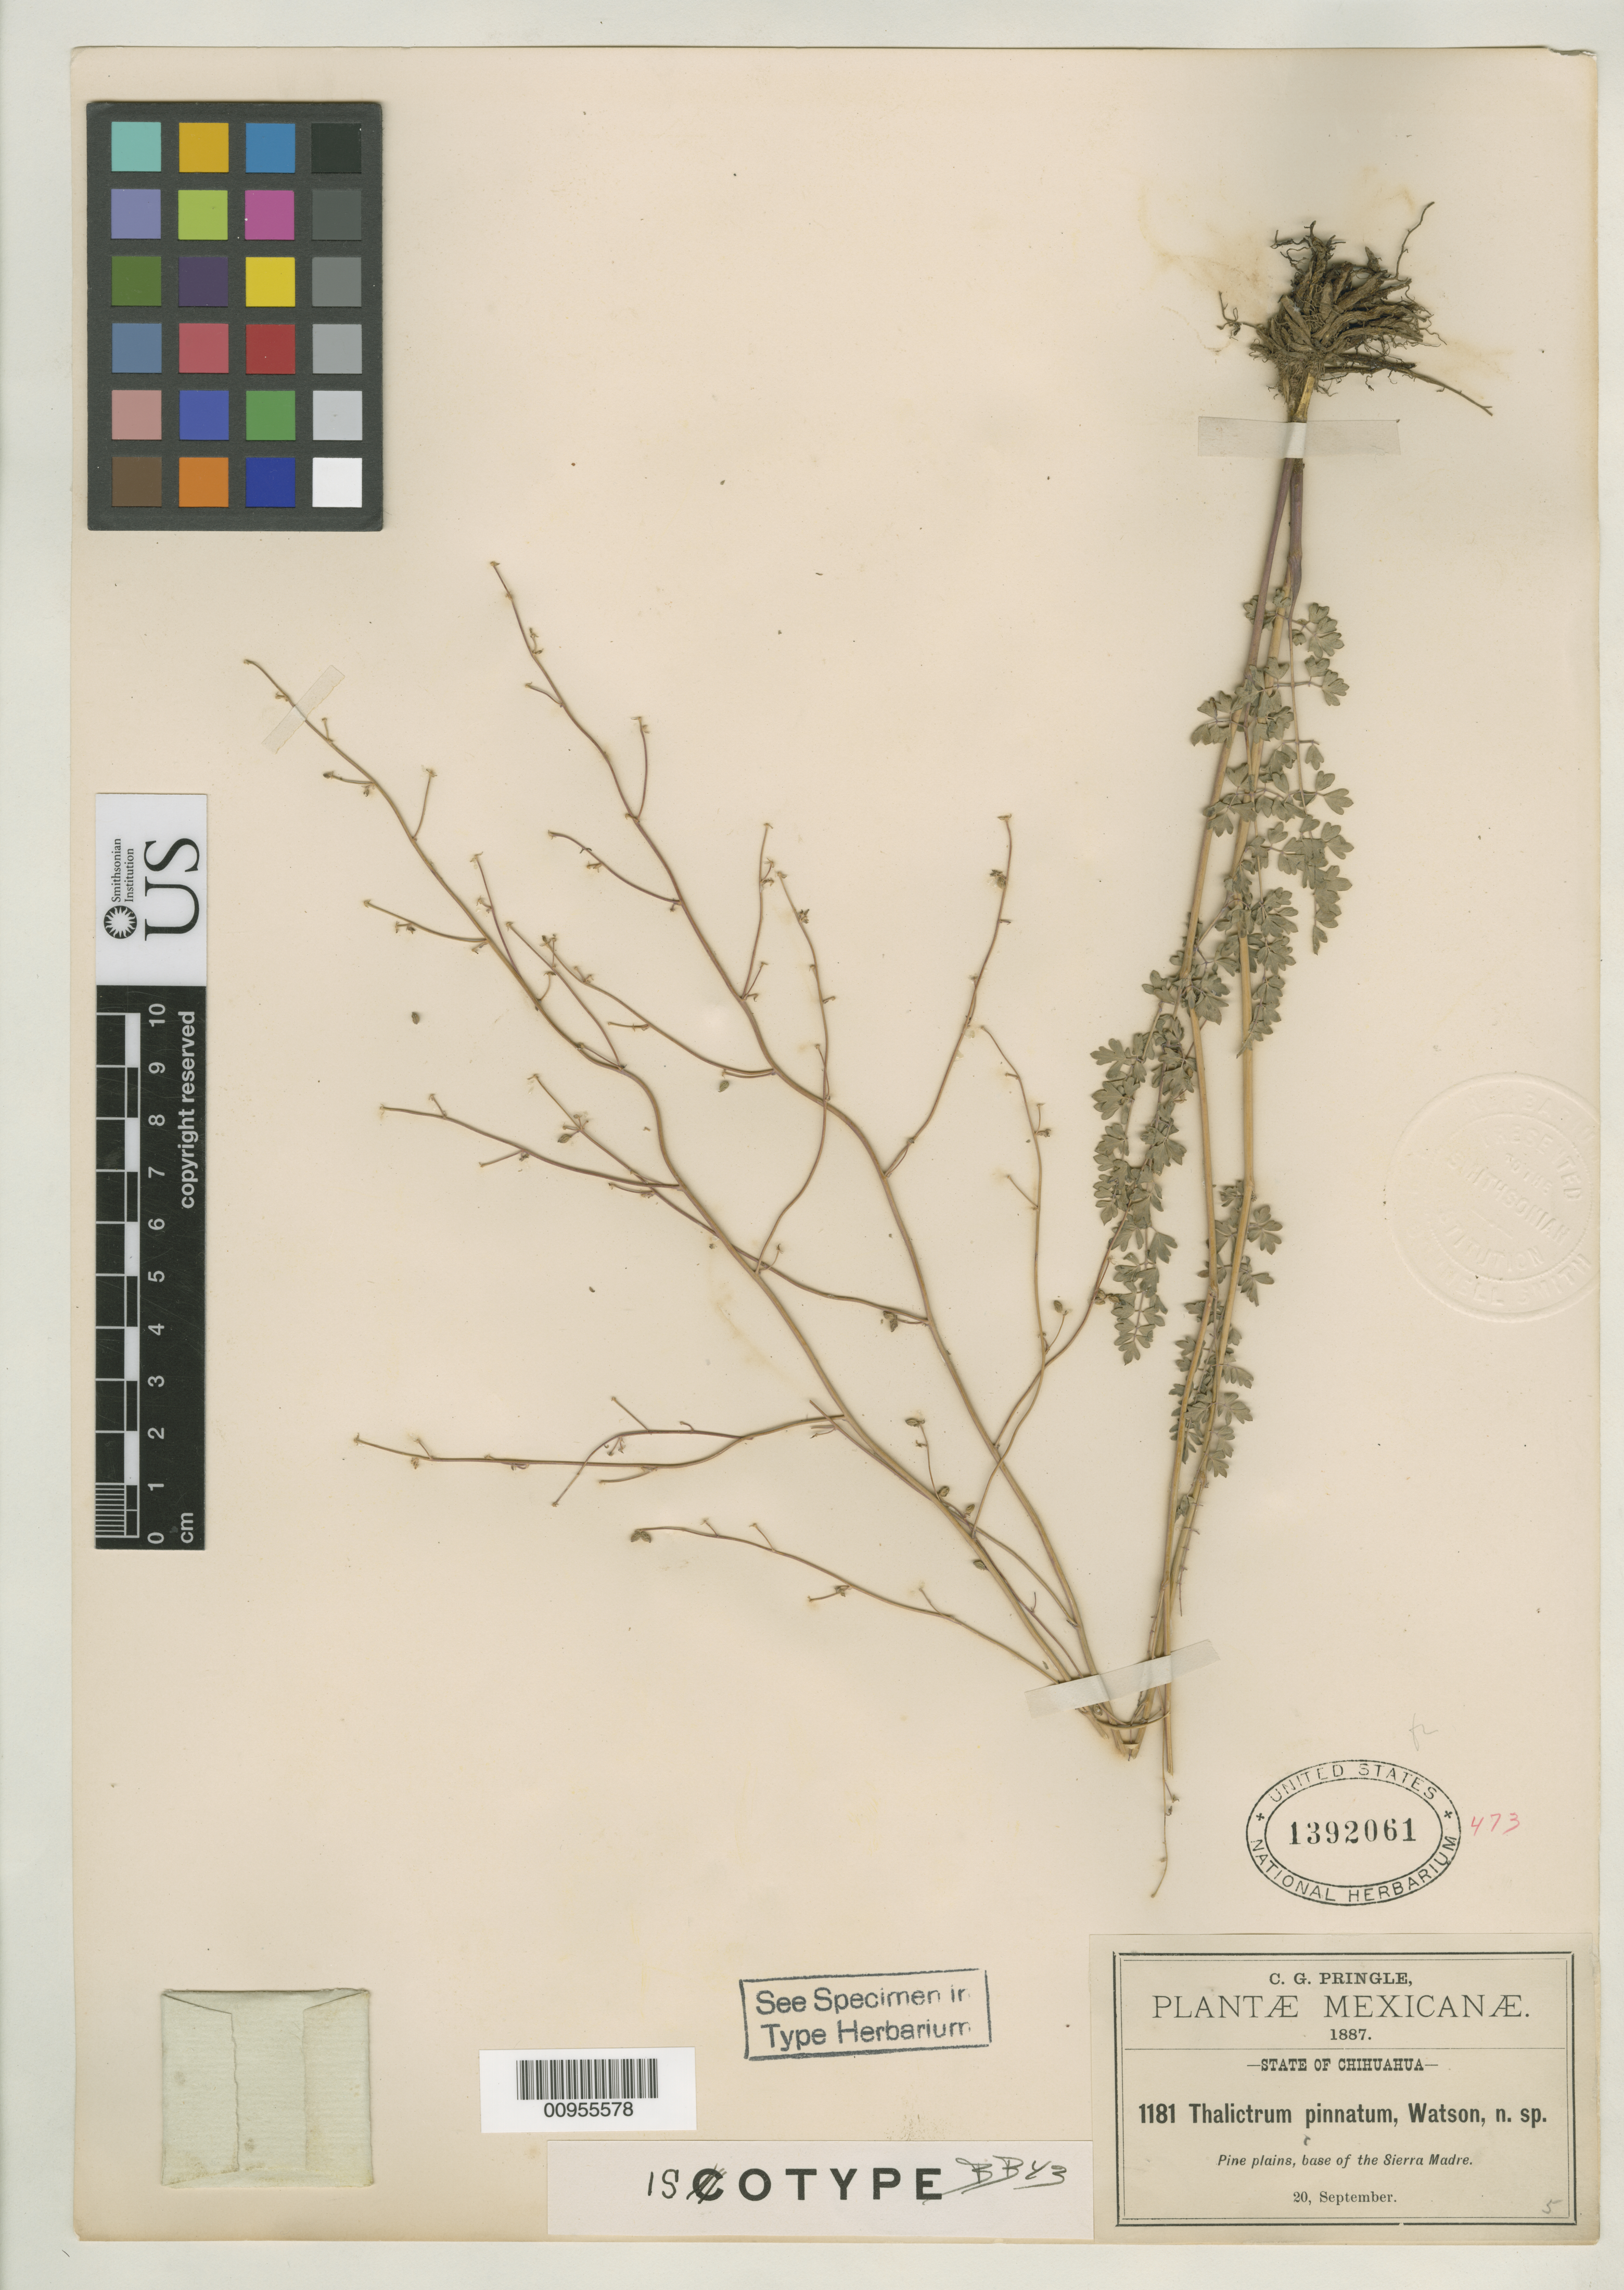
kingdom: Plantae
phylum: Tracheophyta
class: Magnoliopsida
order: Ranunculales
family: Ranunculaceae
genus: Thalictrum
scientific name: Thalictrum pinnatum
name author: S. Watson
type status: Isotype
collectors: C. G. Pringle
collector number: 1181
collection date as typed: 20 Sep 1887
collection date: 1887-09-20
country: Mexico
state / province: Chihuahua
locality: Pine plains, base of Sierra Madre.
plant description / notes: Specimen ex Herb. John Donnell Smith.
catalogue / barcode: US 1392061